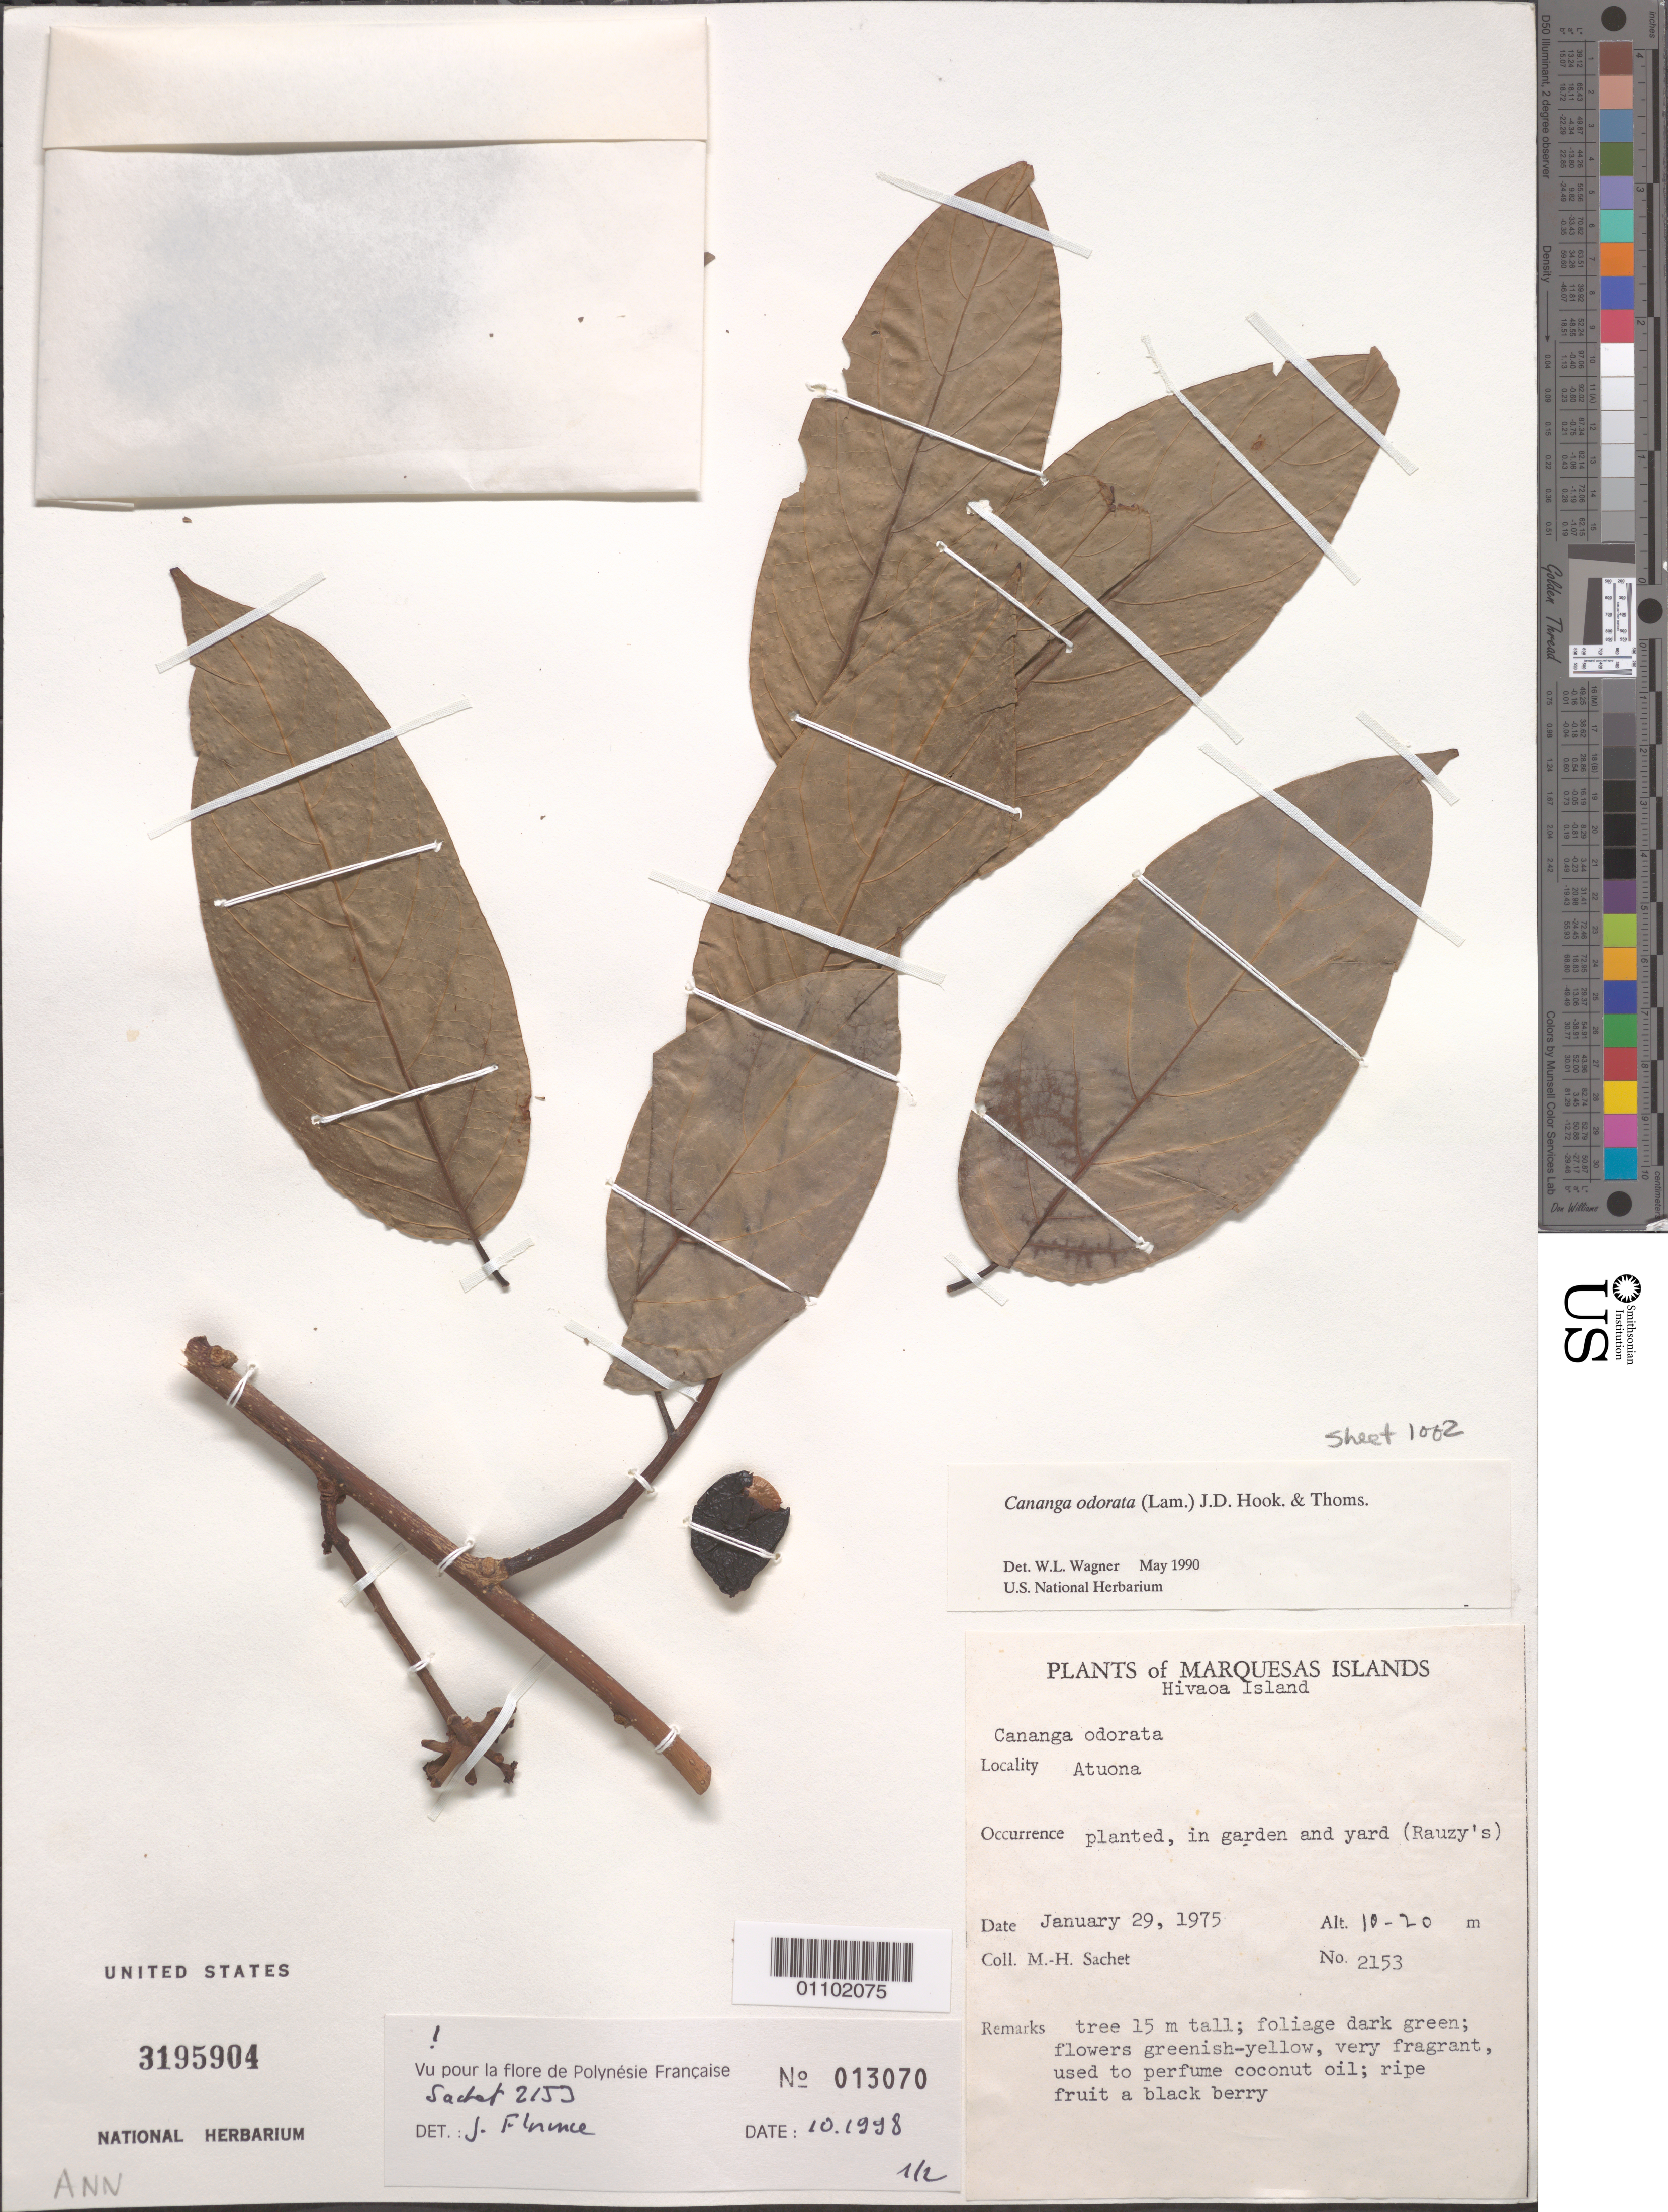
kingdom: Plantae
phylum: Tracheophyta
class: Magnoliopsida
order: Magnoliales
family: Annonaceae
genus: Cananga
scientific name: Cananga odorata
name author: (Lam.) Hook. f. & Thomson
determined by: Wagner, W. L., (BOT), Smithsonian Institution - National Museum of Natural History (UNITED STATES)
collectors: M.-H. Sachet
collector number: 2153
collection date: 1975-01-29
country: French Polynesia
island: Hiva Oa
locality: Atuona. Planted in garden and yard (Rauzy's)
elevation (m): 10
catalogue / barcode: US 3195904